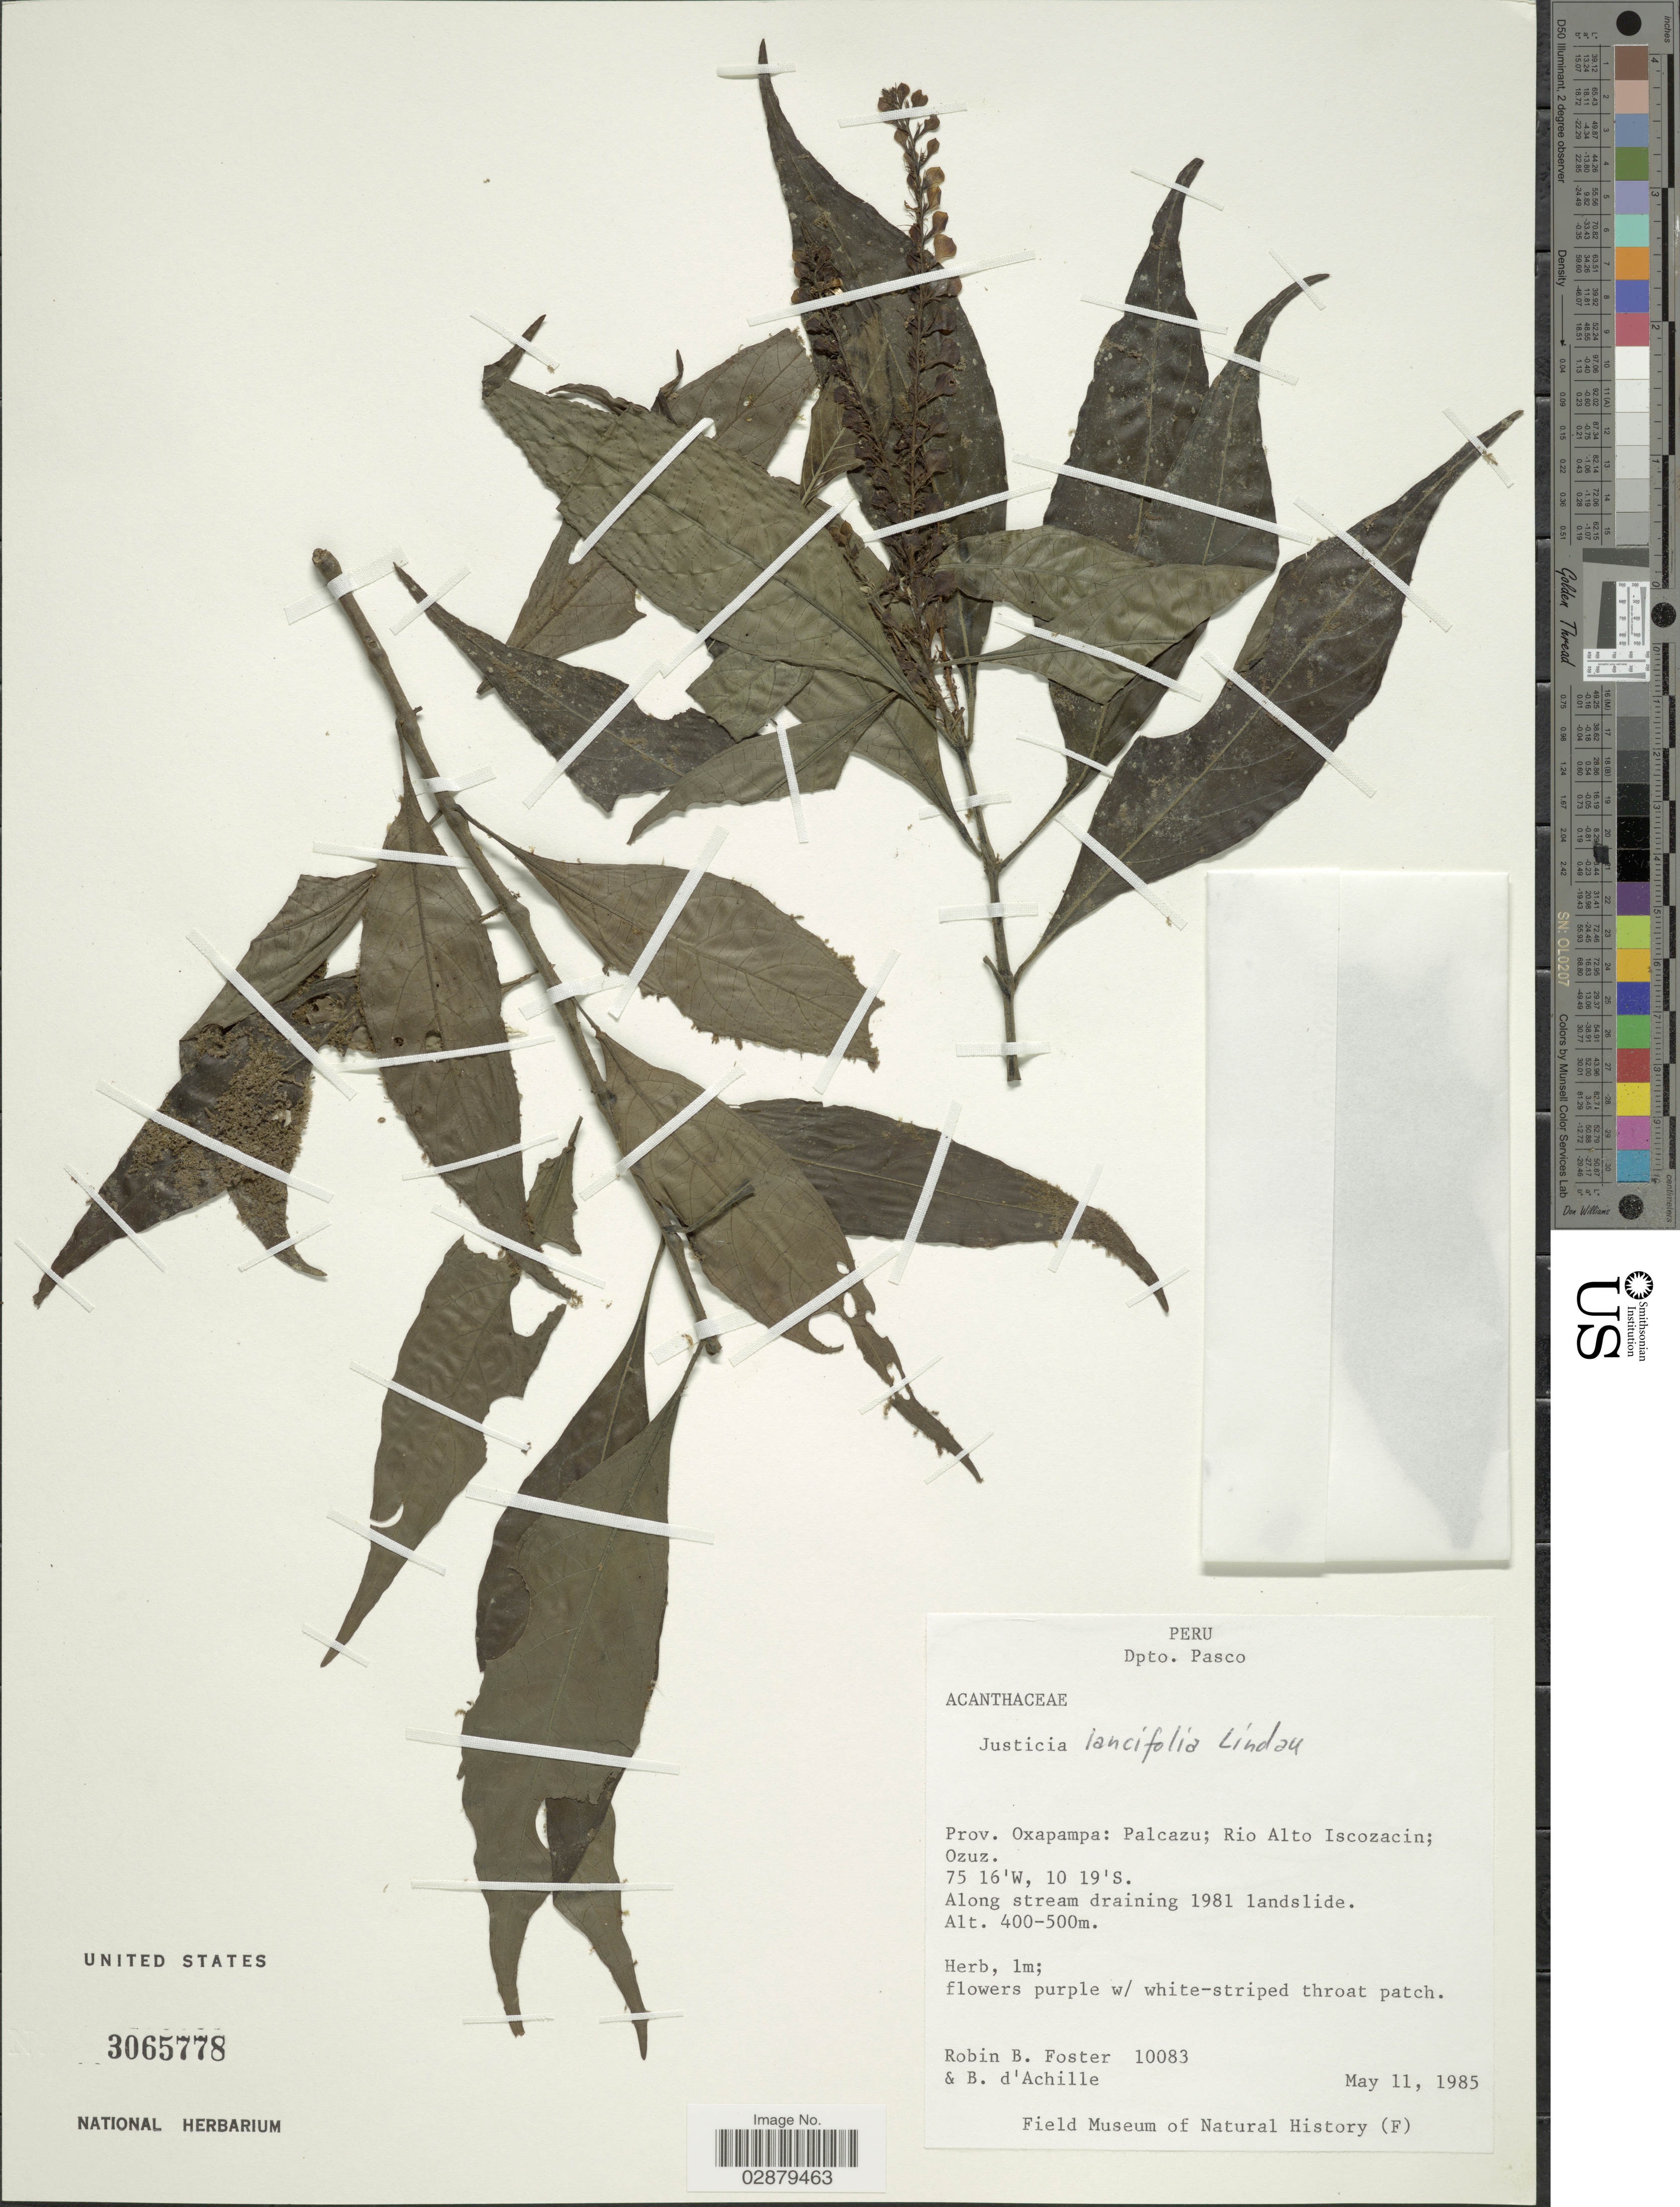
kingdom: Plantae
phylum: Tracheophyta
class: Magnoliopsida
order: Lamiales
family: Acanthaceae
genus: Justicia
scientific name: Justicia lancifolia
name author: (Nees) V.M. Badillo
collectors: R. B. Foster & B. d'Achille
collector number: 10083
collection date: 1985-05-11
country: Peru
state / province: Pasco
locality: Dpto. Pasco. Prov. Oxapampa: Palcazu; Rio Alto Iscozacin; Ozuz. Along stream draining 1981 landslide.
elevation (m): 400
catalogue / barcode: US 3065778